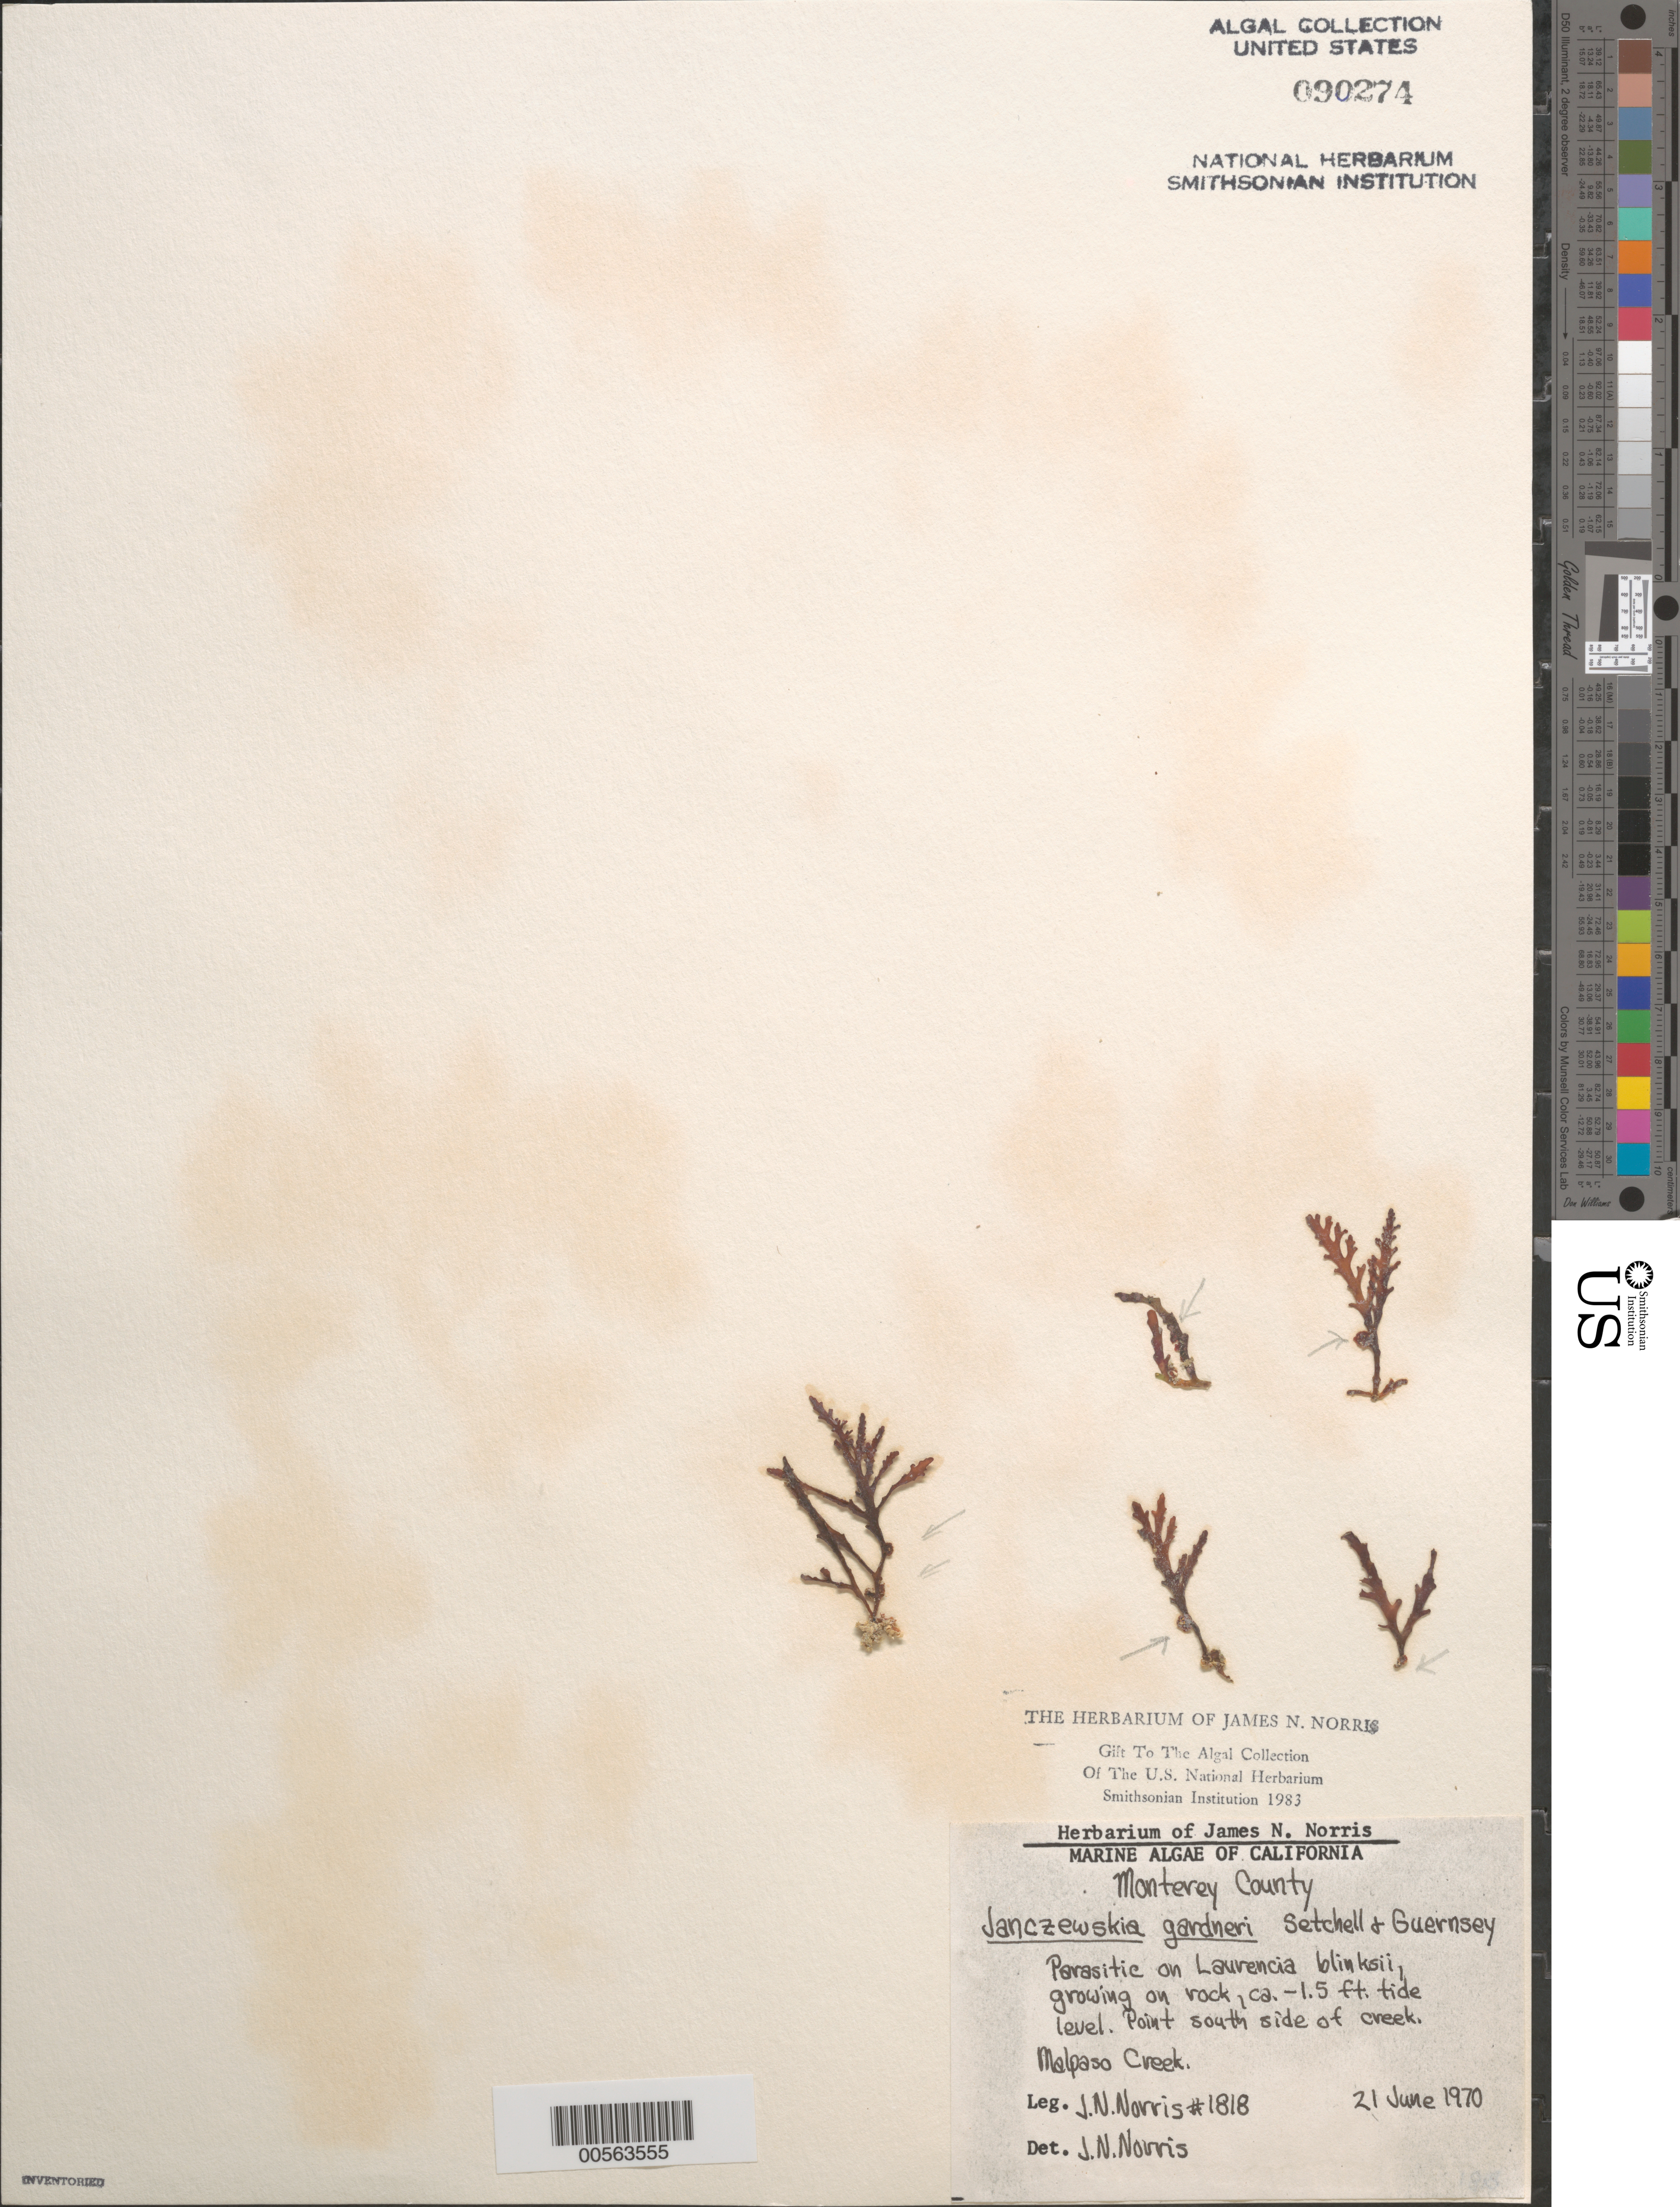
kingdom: Plantae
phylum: Rhodophyta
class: Florideophyceae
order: Ceramiales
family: Rhodomelaceae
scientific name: Heterojanczewskia gardneri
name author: (Setchell & Guernsey) K.W. Nam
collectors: J. N. Norris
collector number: JN-1818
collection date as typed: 21 Jun 1970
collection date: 1970-06-21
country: United States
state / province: California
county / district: Monterey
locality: Malpaso Creek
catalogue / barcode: US 90274